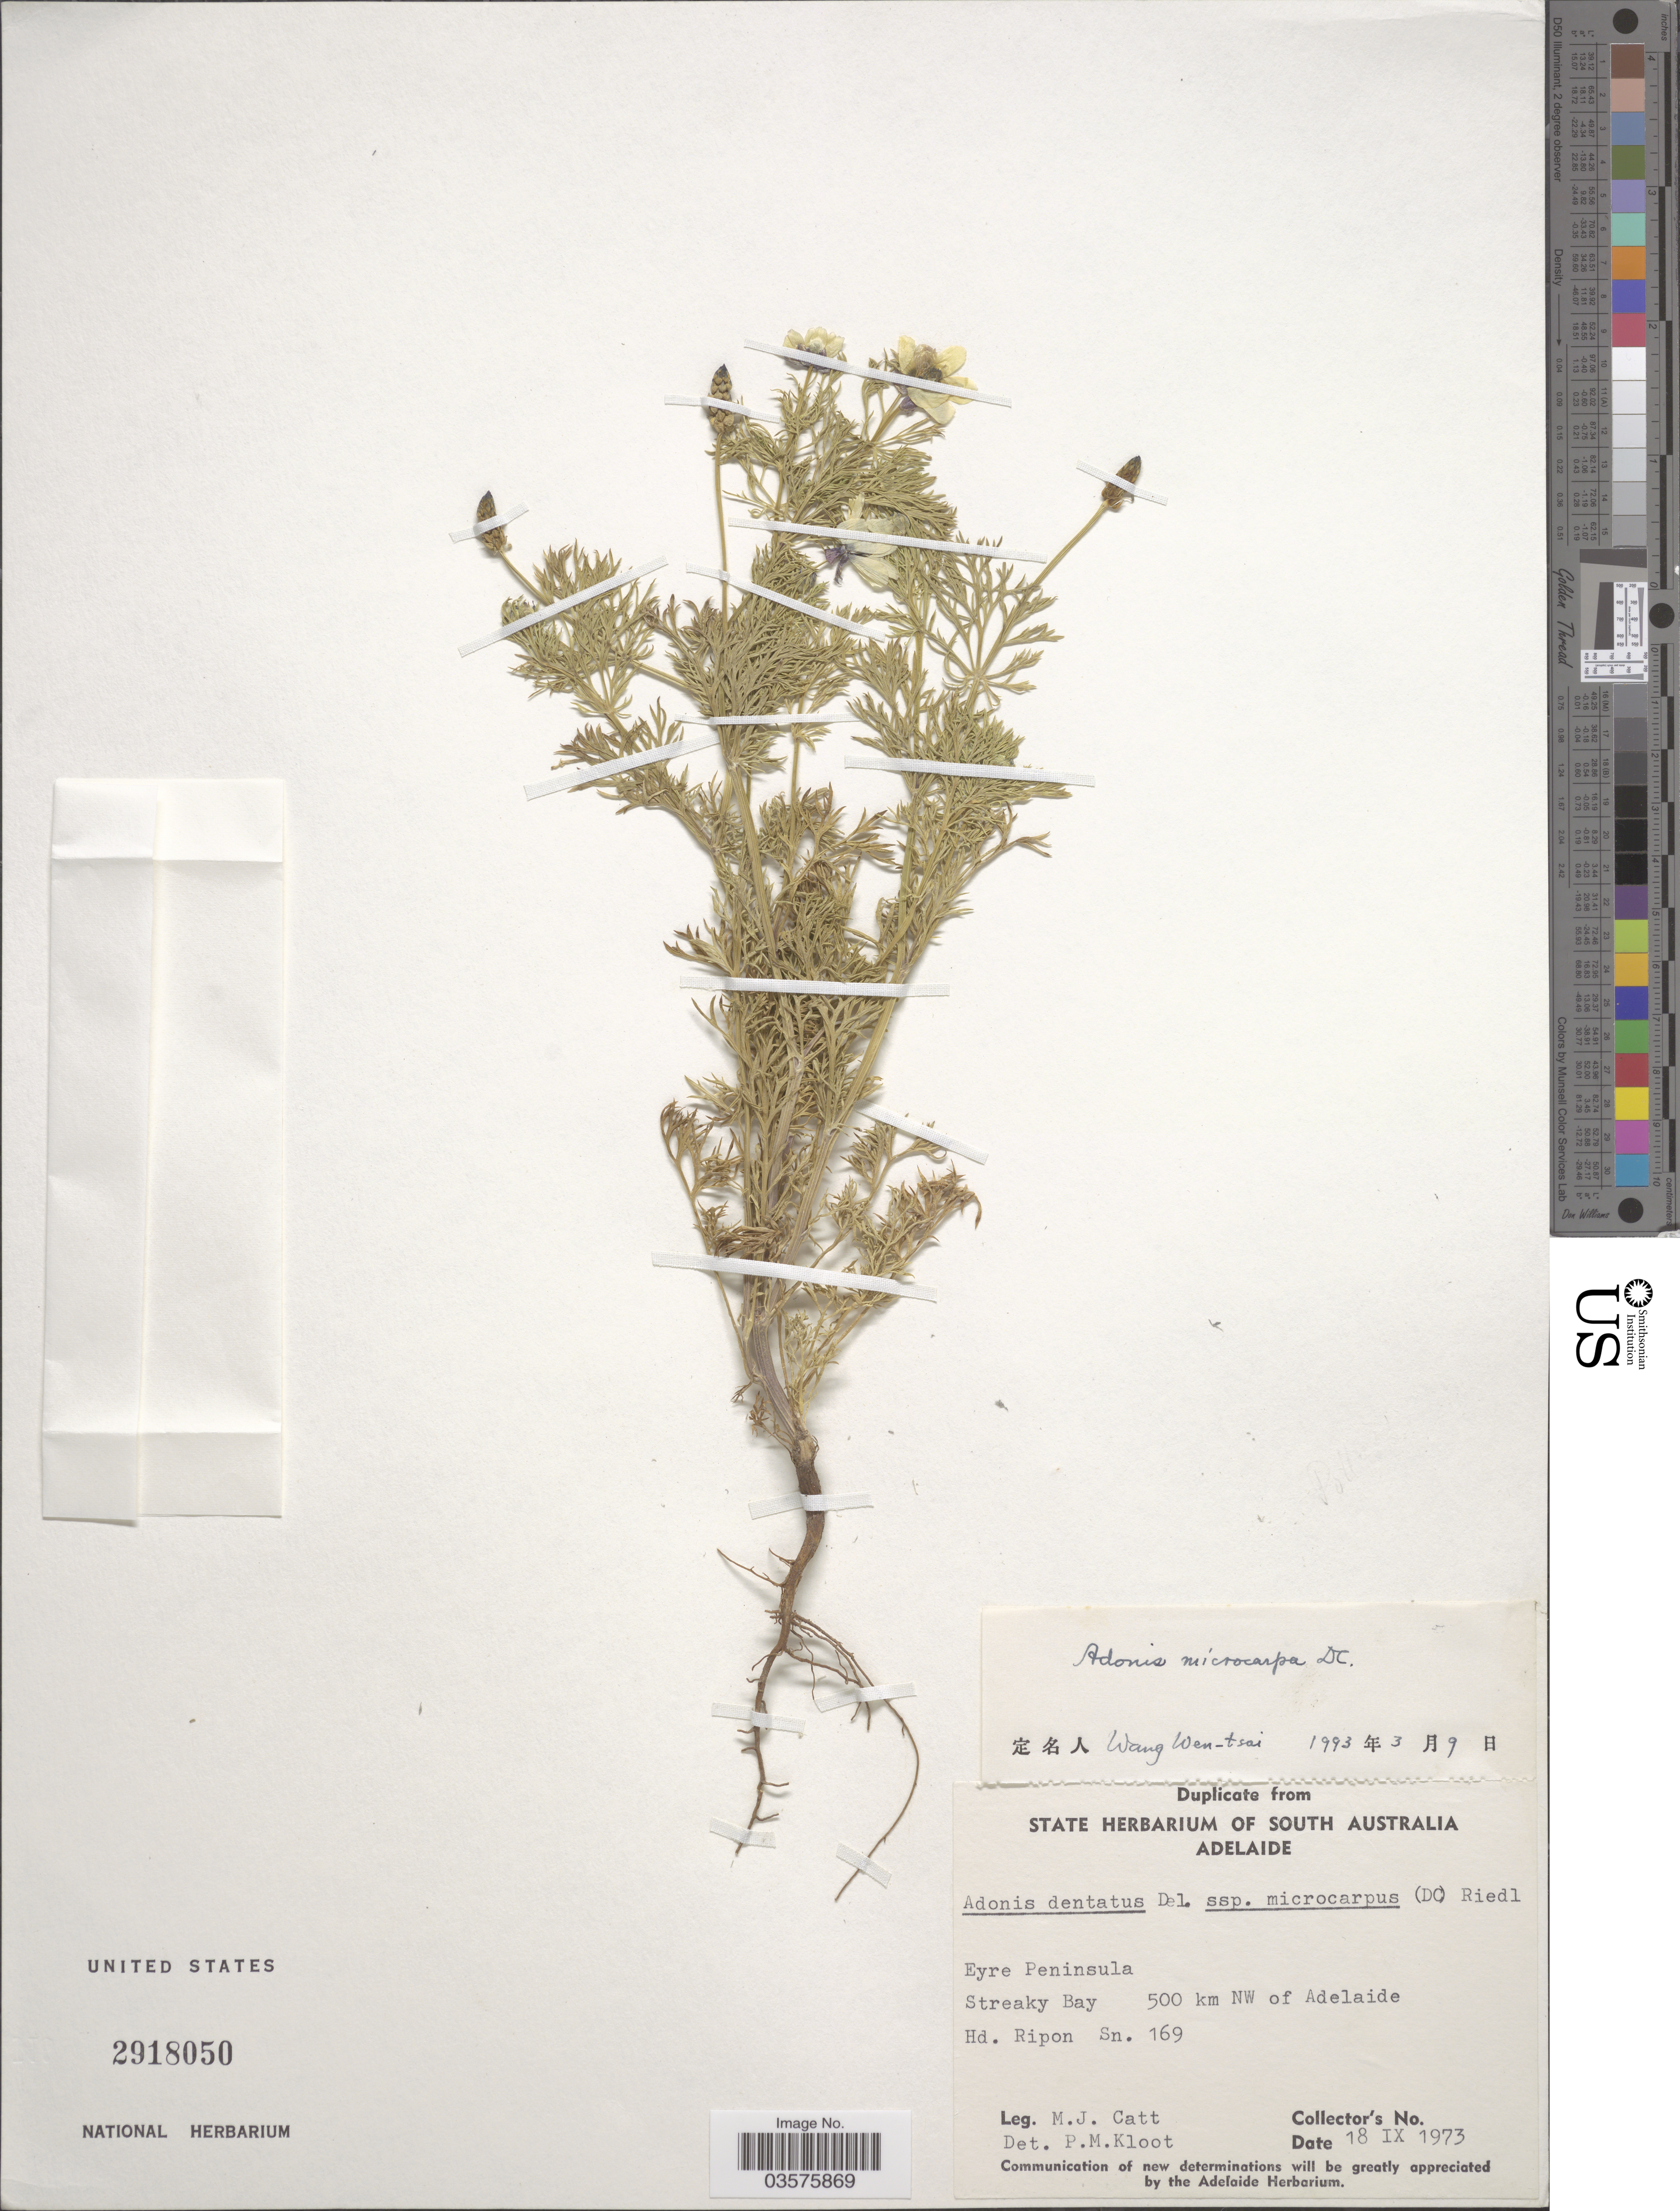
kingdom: Plantae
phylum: Tracheophyta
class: Magnoliopsida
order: Ranunculales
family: Ranunculaceae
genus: Adonis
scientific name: Adonis microcarpa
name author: DC.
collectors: M. Catt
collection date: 1973-09-18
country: Australia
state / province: South Australia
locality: Eyre Peninsula. Streaky Bay 500 km NW of Adelaide. Hd. Ripon Sn. 169.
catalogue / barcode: US 2918050